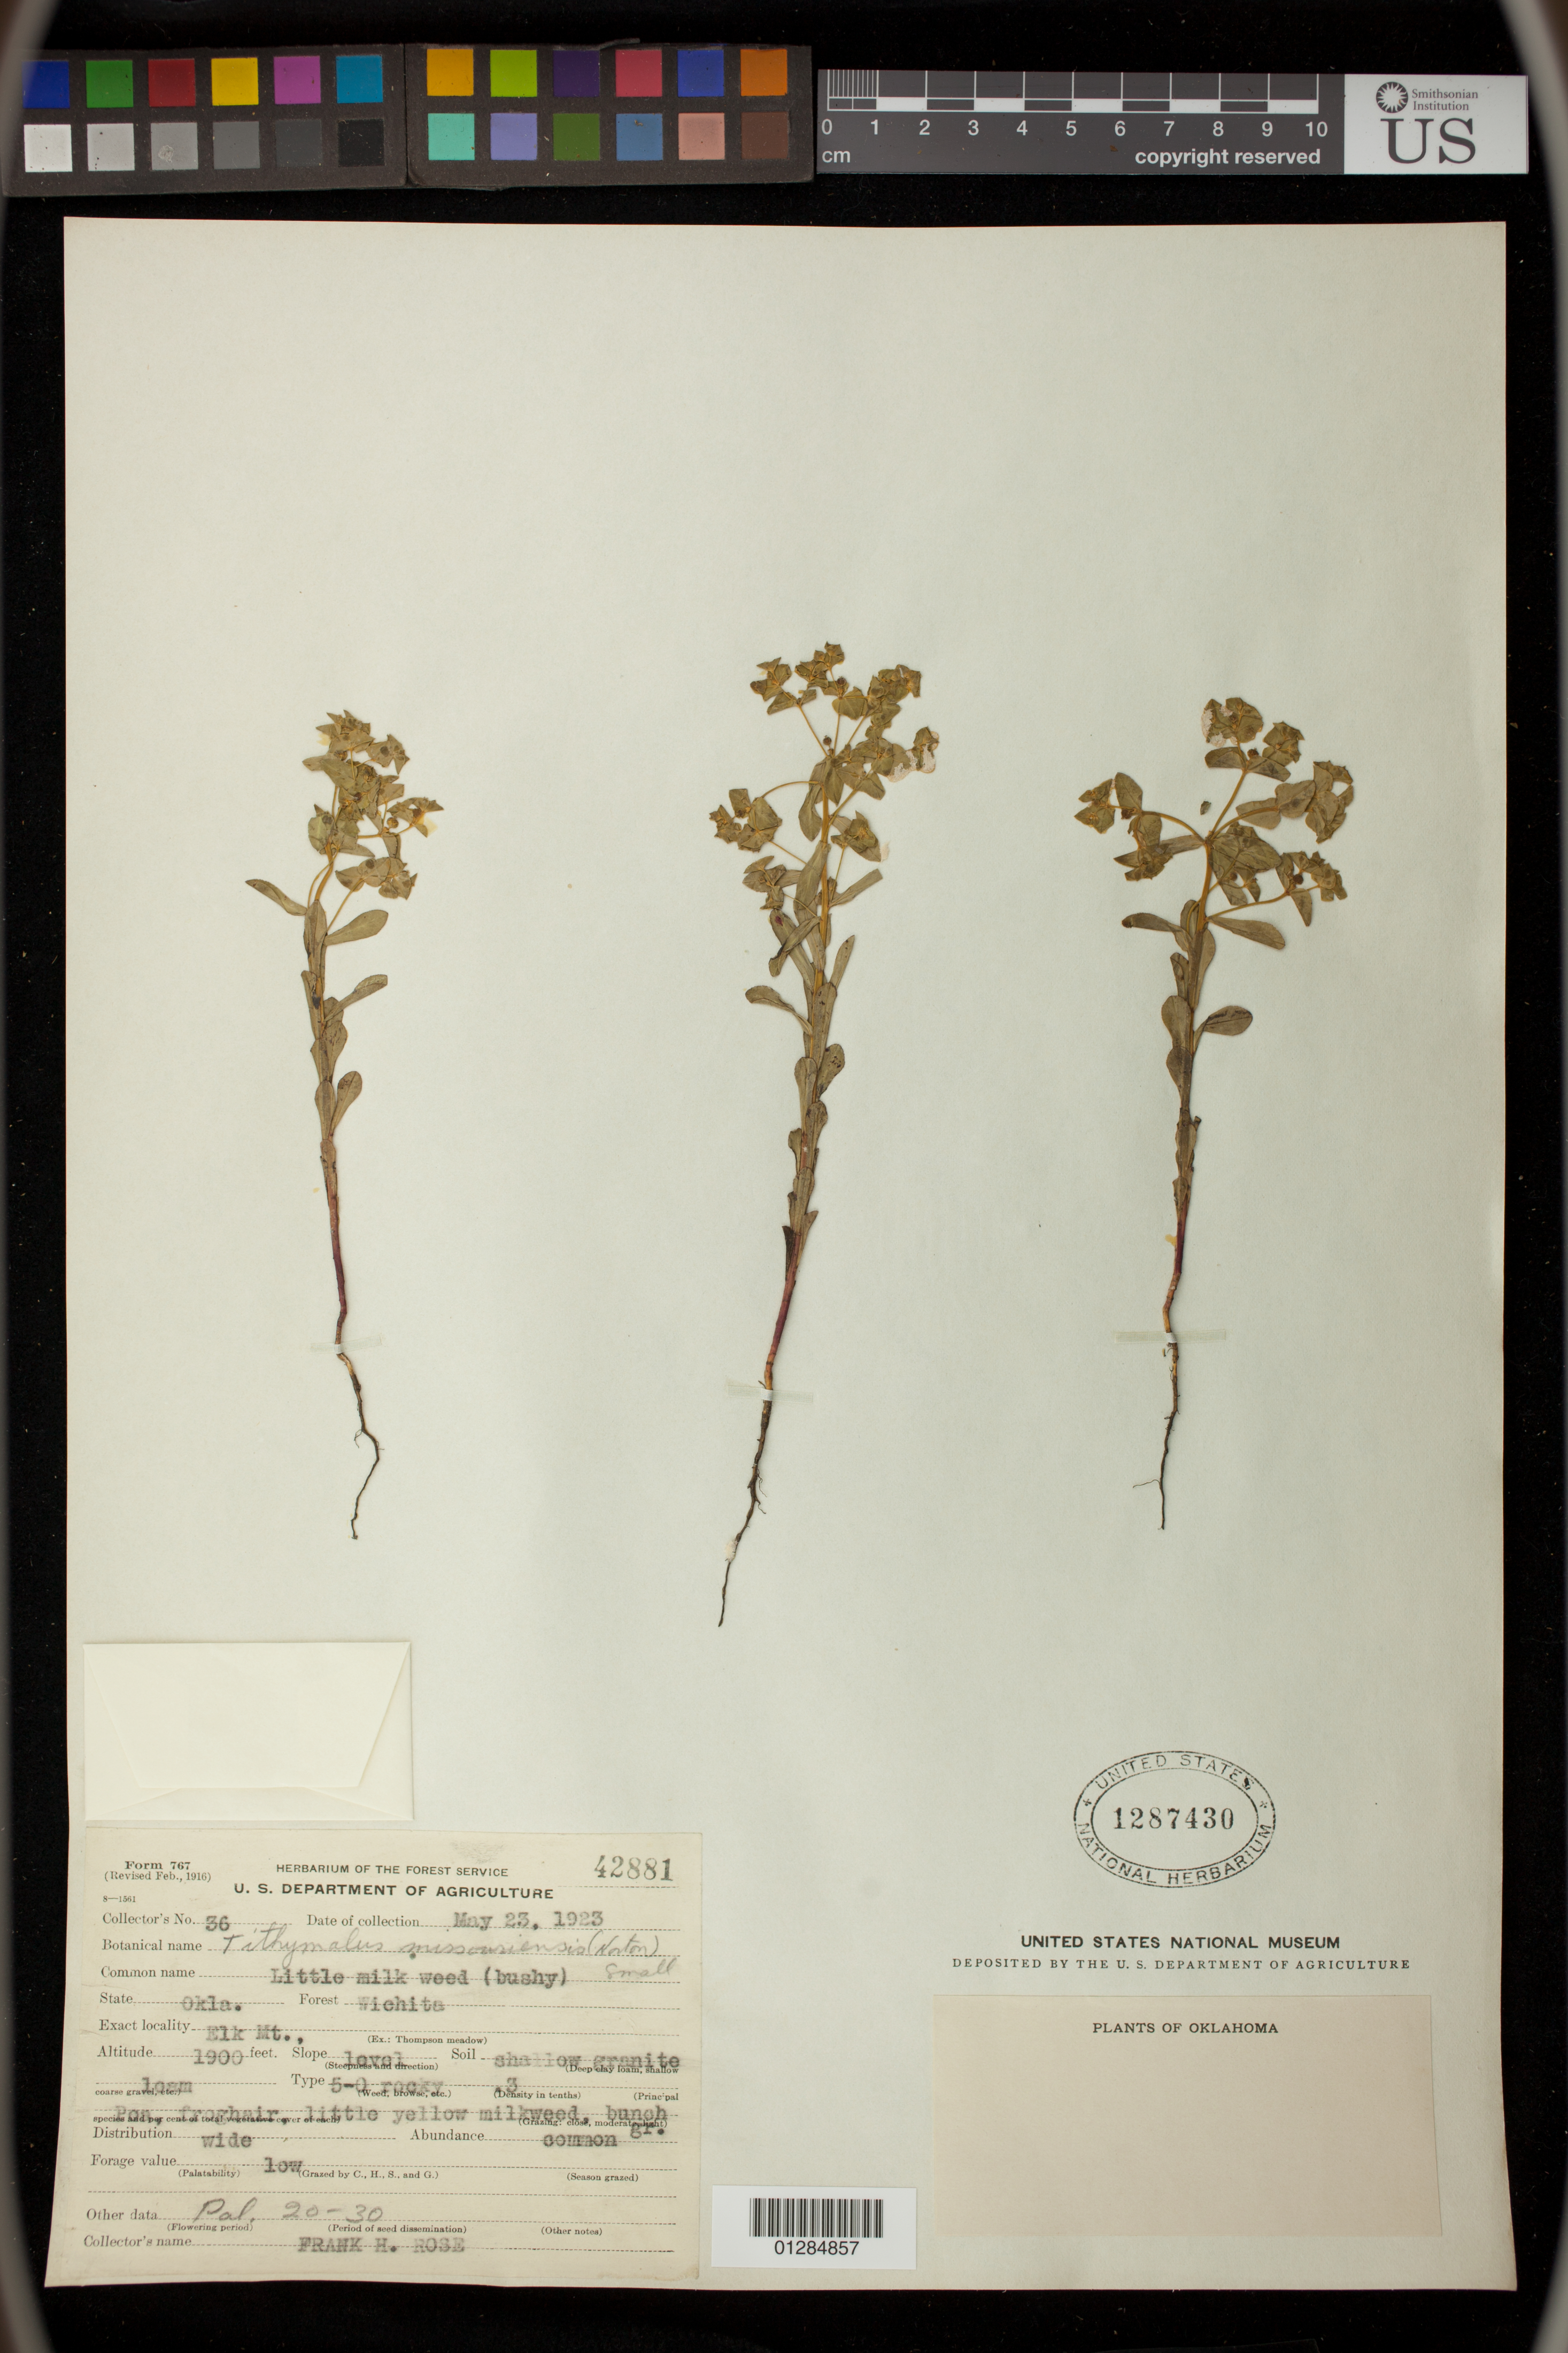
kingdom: Plantae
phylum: Tracheophyta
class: Magnoliopsida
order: Malpighiales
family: Euphorbiaceae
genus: Euphorbia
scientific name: Euphorbia spathulata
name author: Lam.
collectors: F. H. Rose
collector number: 36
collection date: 1923-05-23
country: United States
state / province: Oklahoma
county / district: Comanche County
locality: Wichita, Elk Mt.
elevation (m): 579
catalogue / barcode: US 1287430